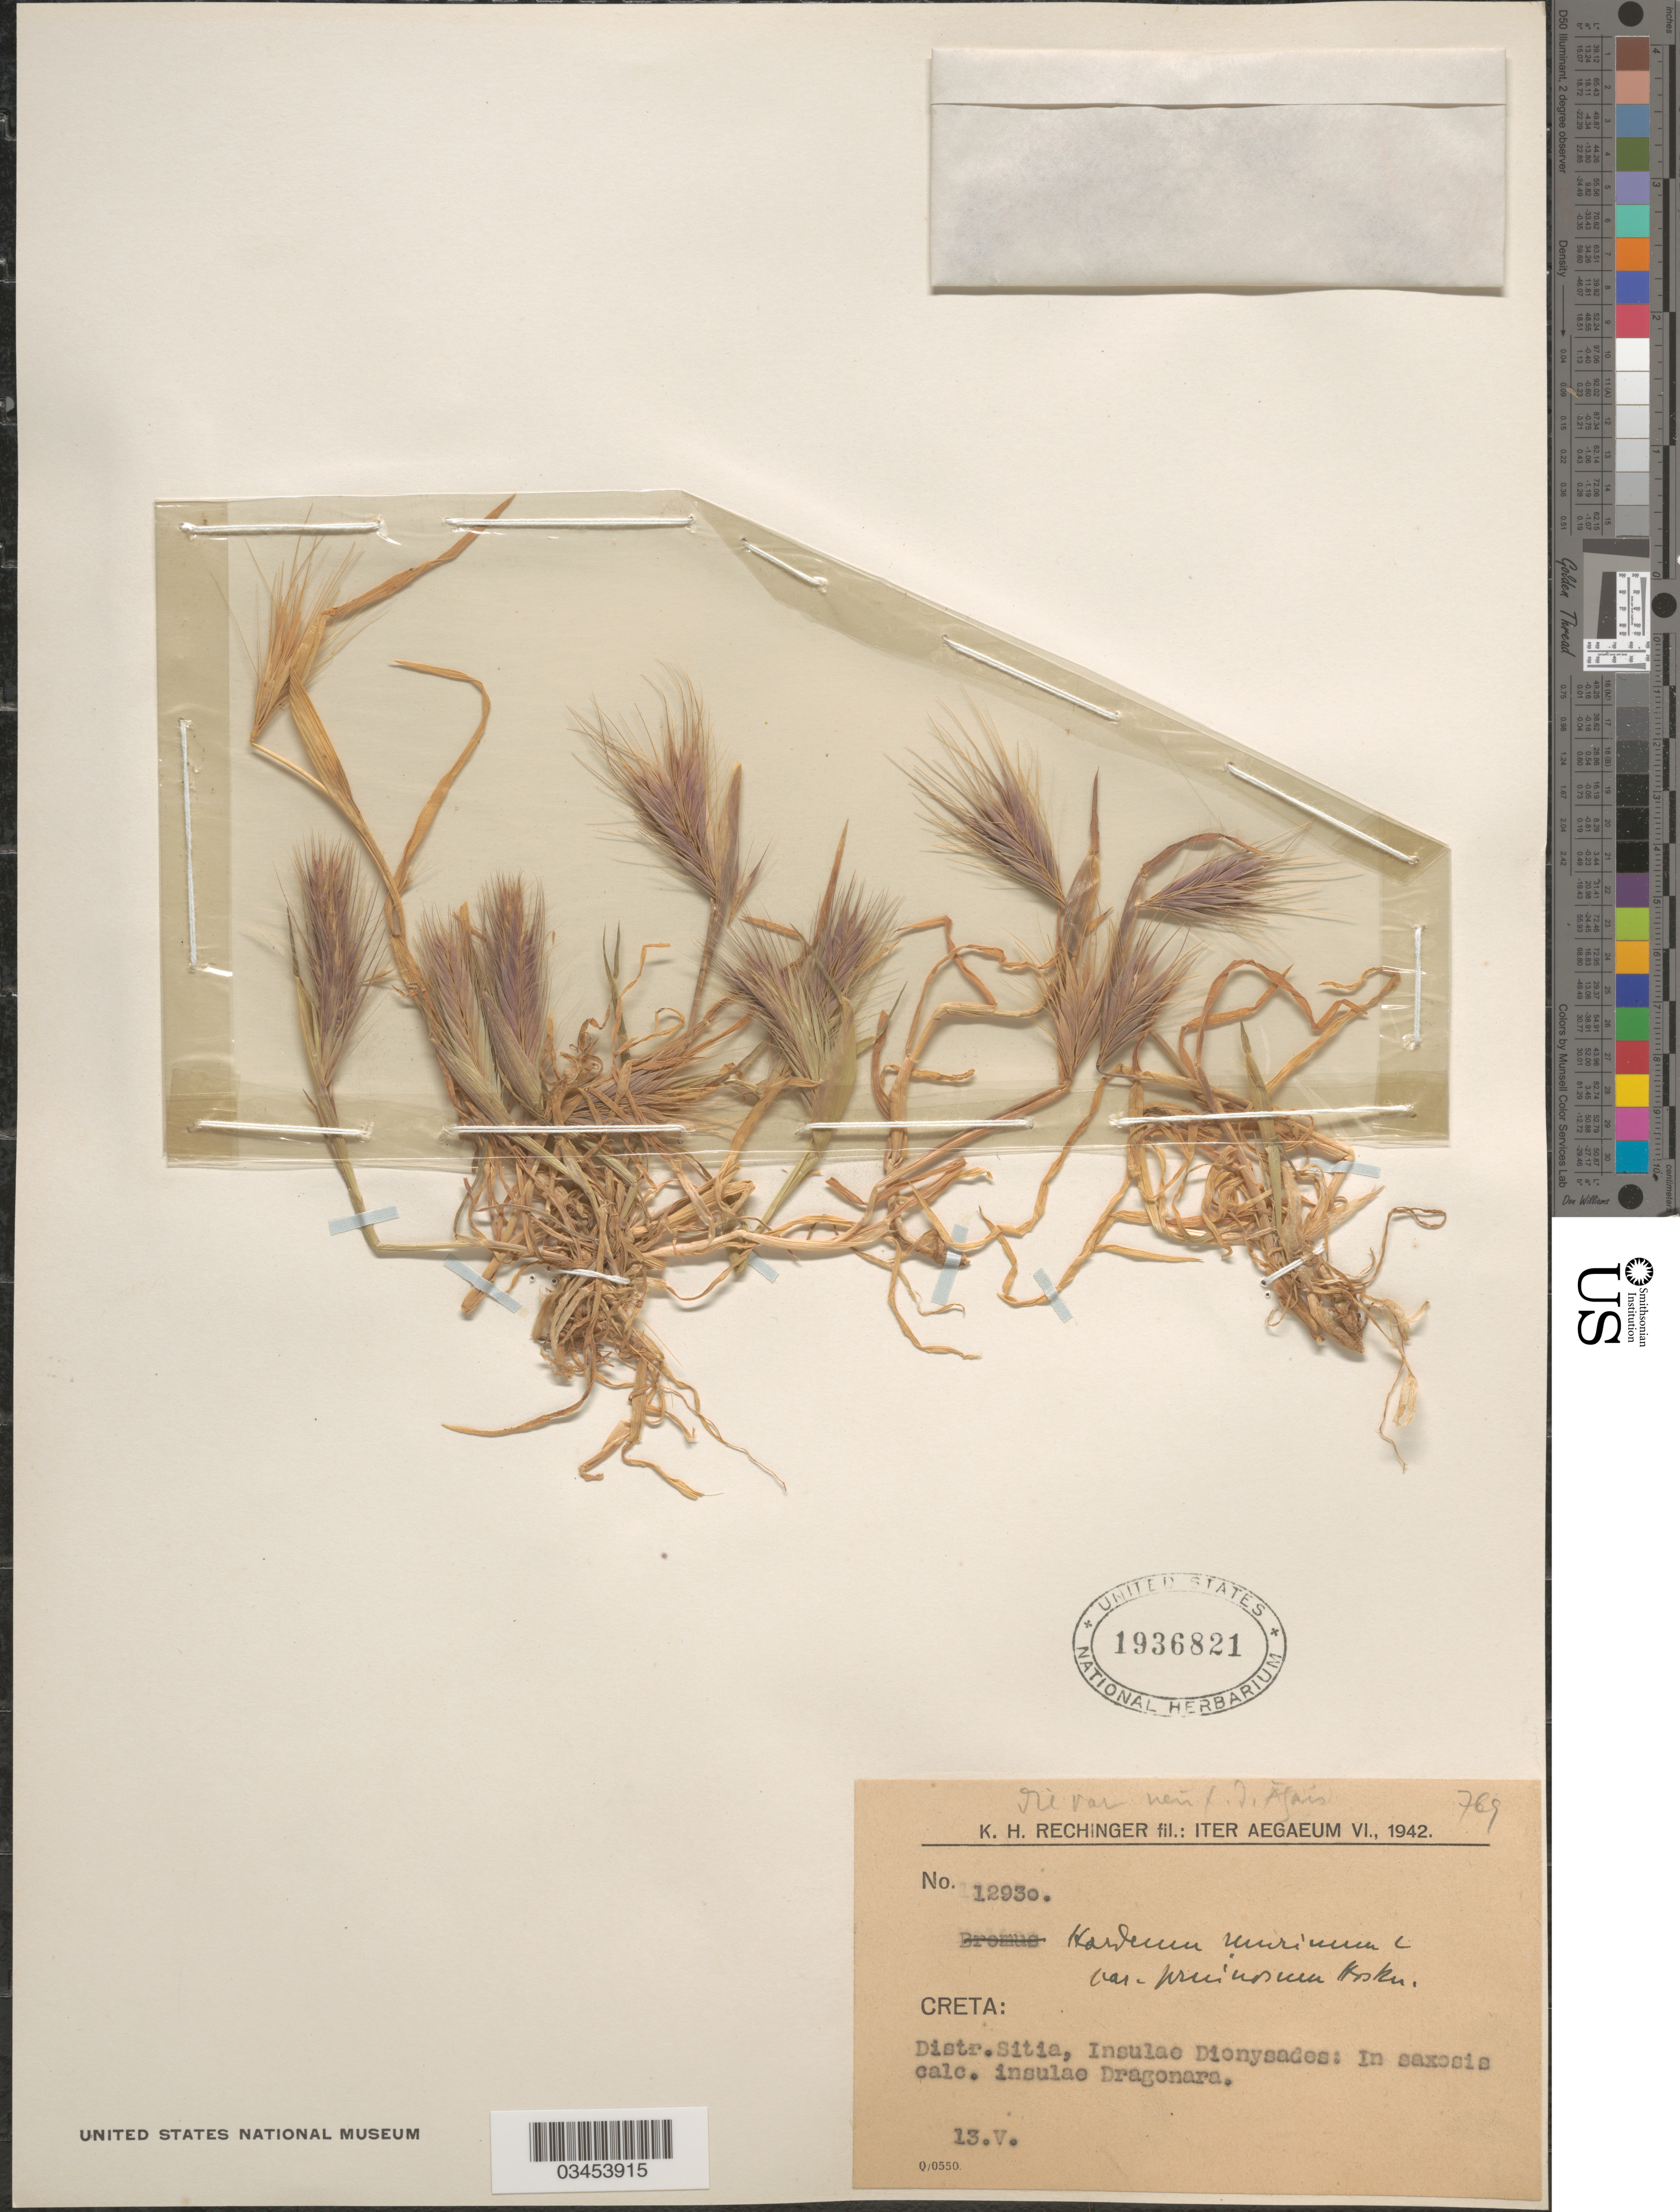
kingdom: Plantae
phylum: Tracheophyta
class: Liliopsida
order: Poales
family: Poaceae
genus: Hordeum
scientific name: Hordeum murinum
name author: L.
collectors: K. H. Rechinger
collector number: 12930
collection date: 1942-05-13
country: Greece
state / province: Crete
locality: Iter Aegaeum VI., Creta: Distr. Sitia, Insulae Dionysades: In saxosis calc. insulae Dragonara.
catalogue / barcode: US 1936821